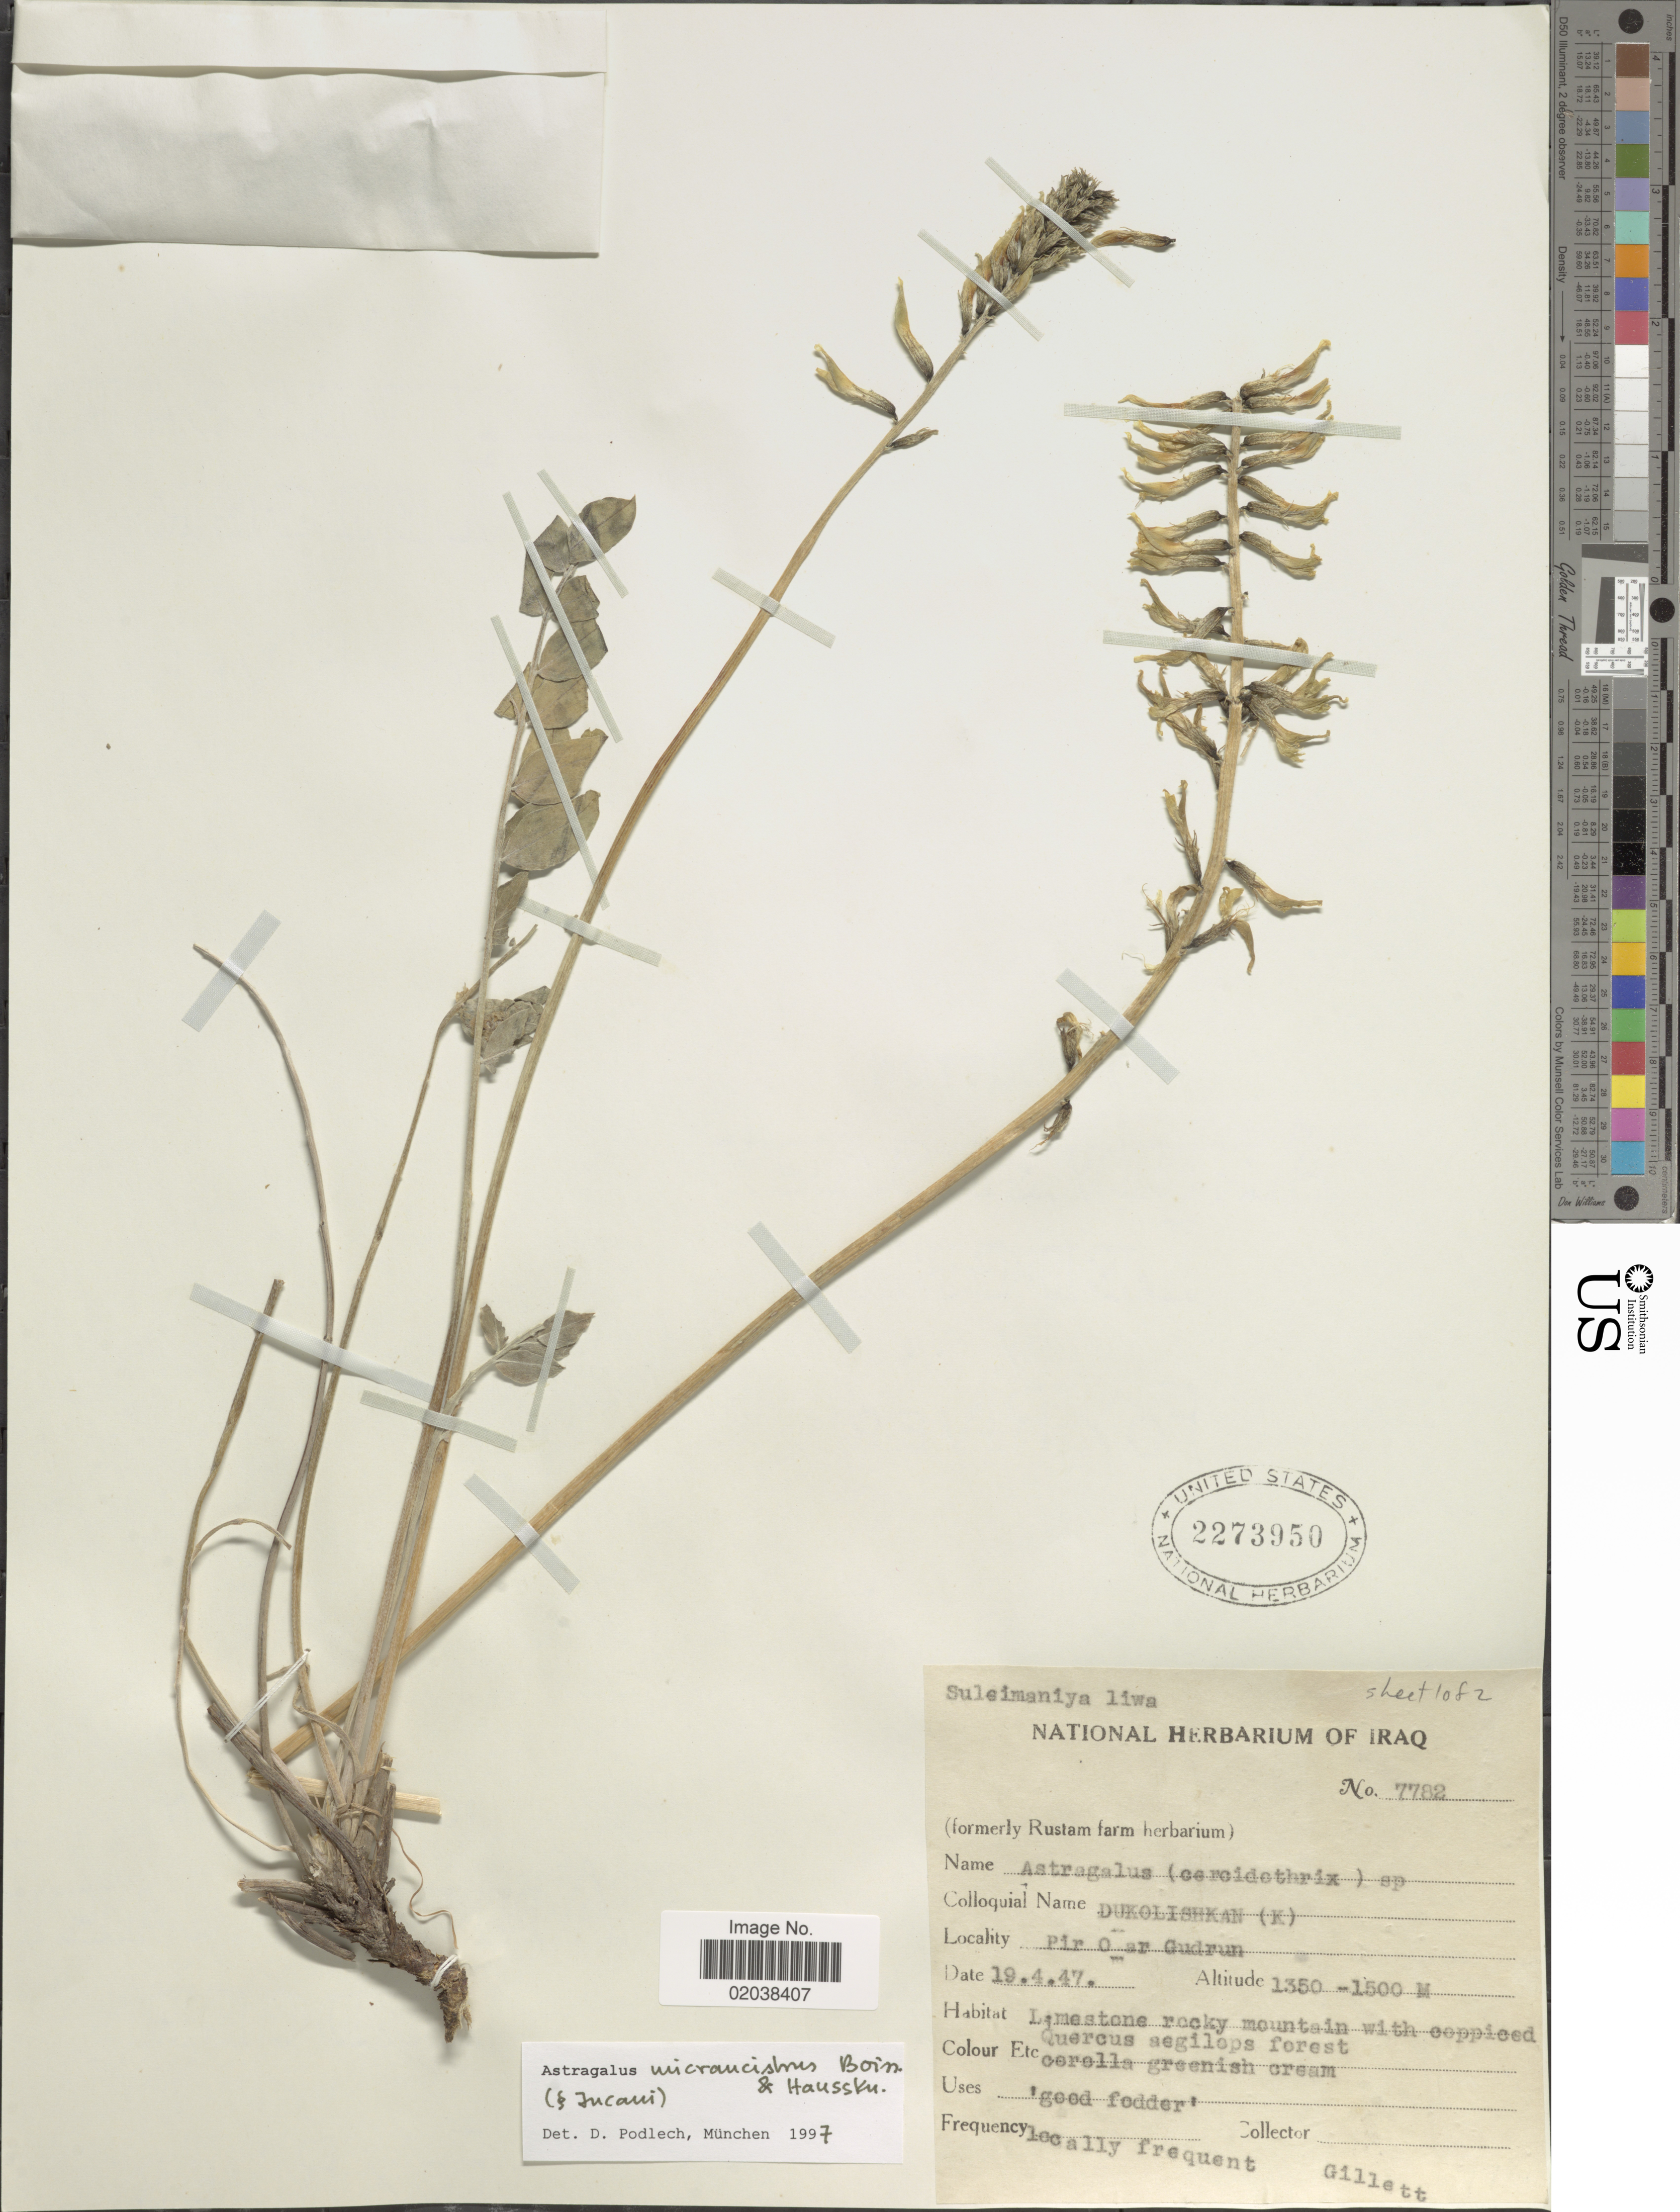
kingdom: Plantae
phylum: Tracheophyta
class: Magnoliopsida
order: Fabales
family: Fabaceae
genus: Astragalus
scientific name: Astragalus micrancistrus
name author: Boiss. & Hausskn.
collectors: Gillett, --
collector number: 7782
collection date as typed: Transcribed d/m/y: 19/4/47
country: Iraq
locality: Pir O ar Gudrun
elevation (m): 1350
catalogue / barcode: US 2273950